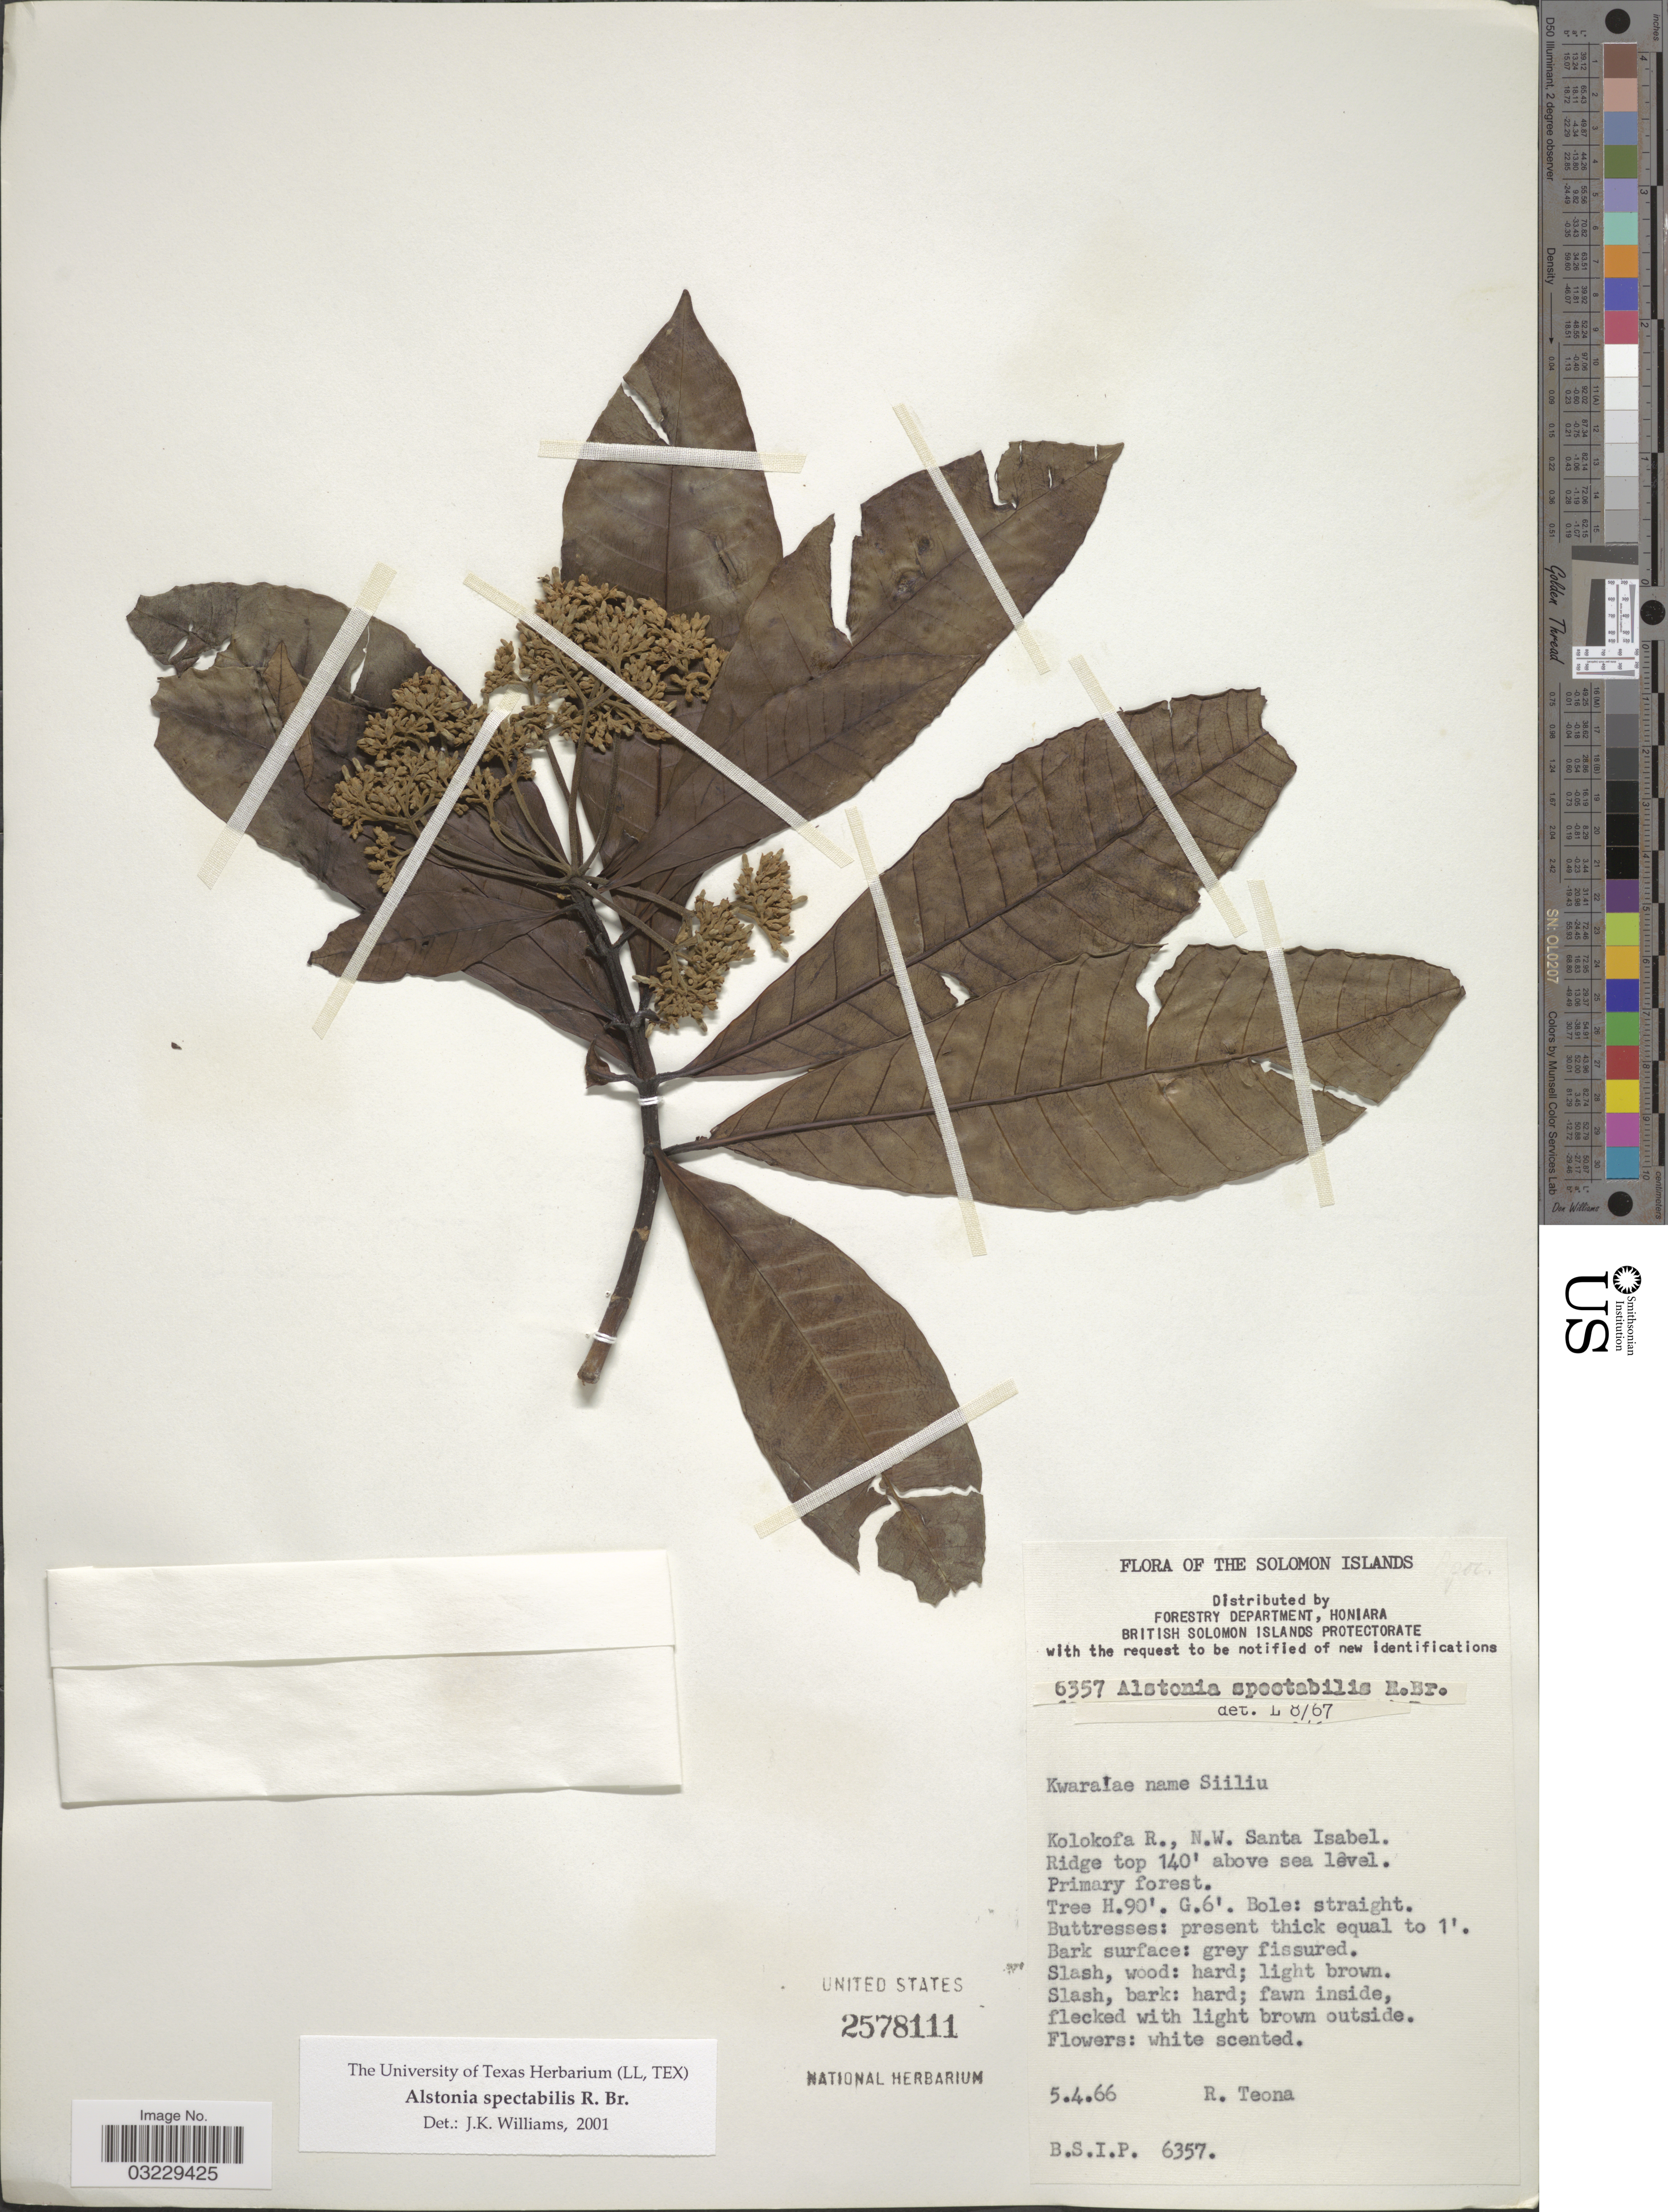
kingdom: Plantae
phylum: Tracheophyta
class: Magnoliopsida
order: Gentianales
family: Apocynaceae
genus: Alstonia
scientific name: Alstonia spectabilis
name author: R. Br.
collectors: R. Teona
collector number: B.S.I.P. 6357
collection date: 1966-04-05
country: Solomon Islands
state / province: Solomon Islands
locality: Kolokofa R., N. W. Santa Isabel.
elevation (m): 43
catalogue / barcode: US 2578111